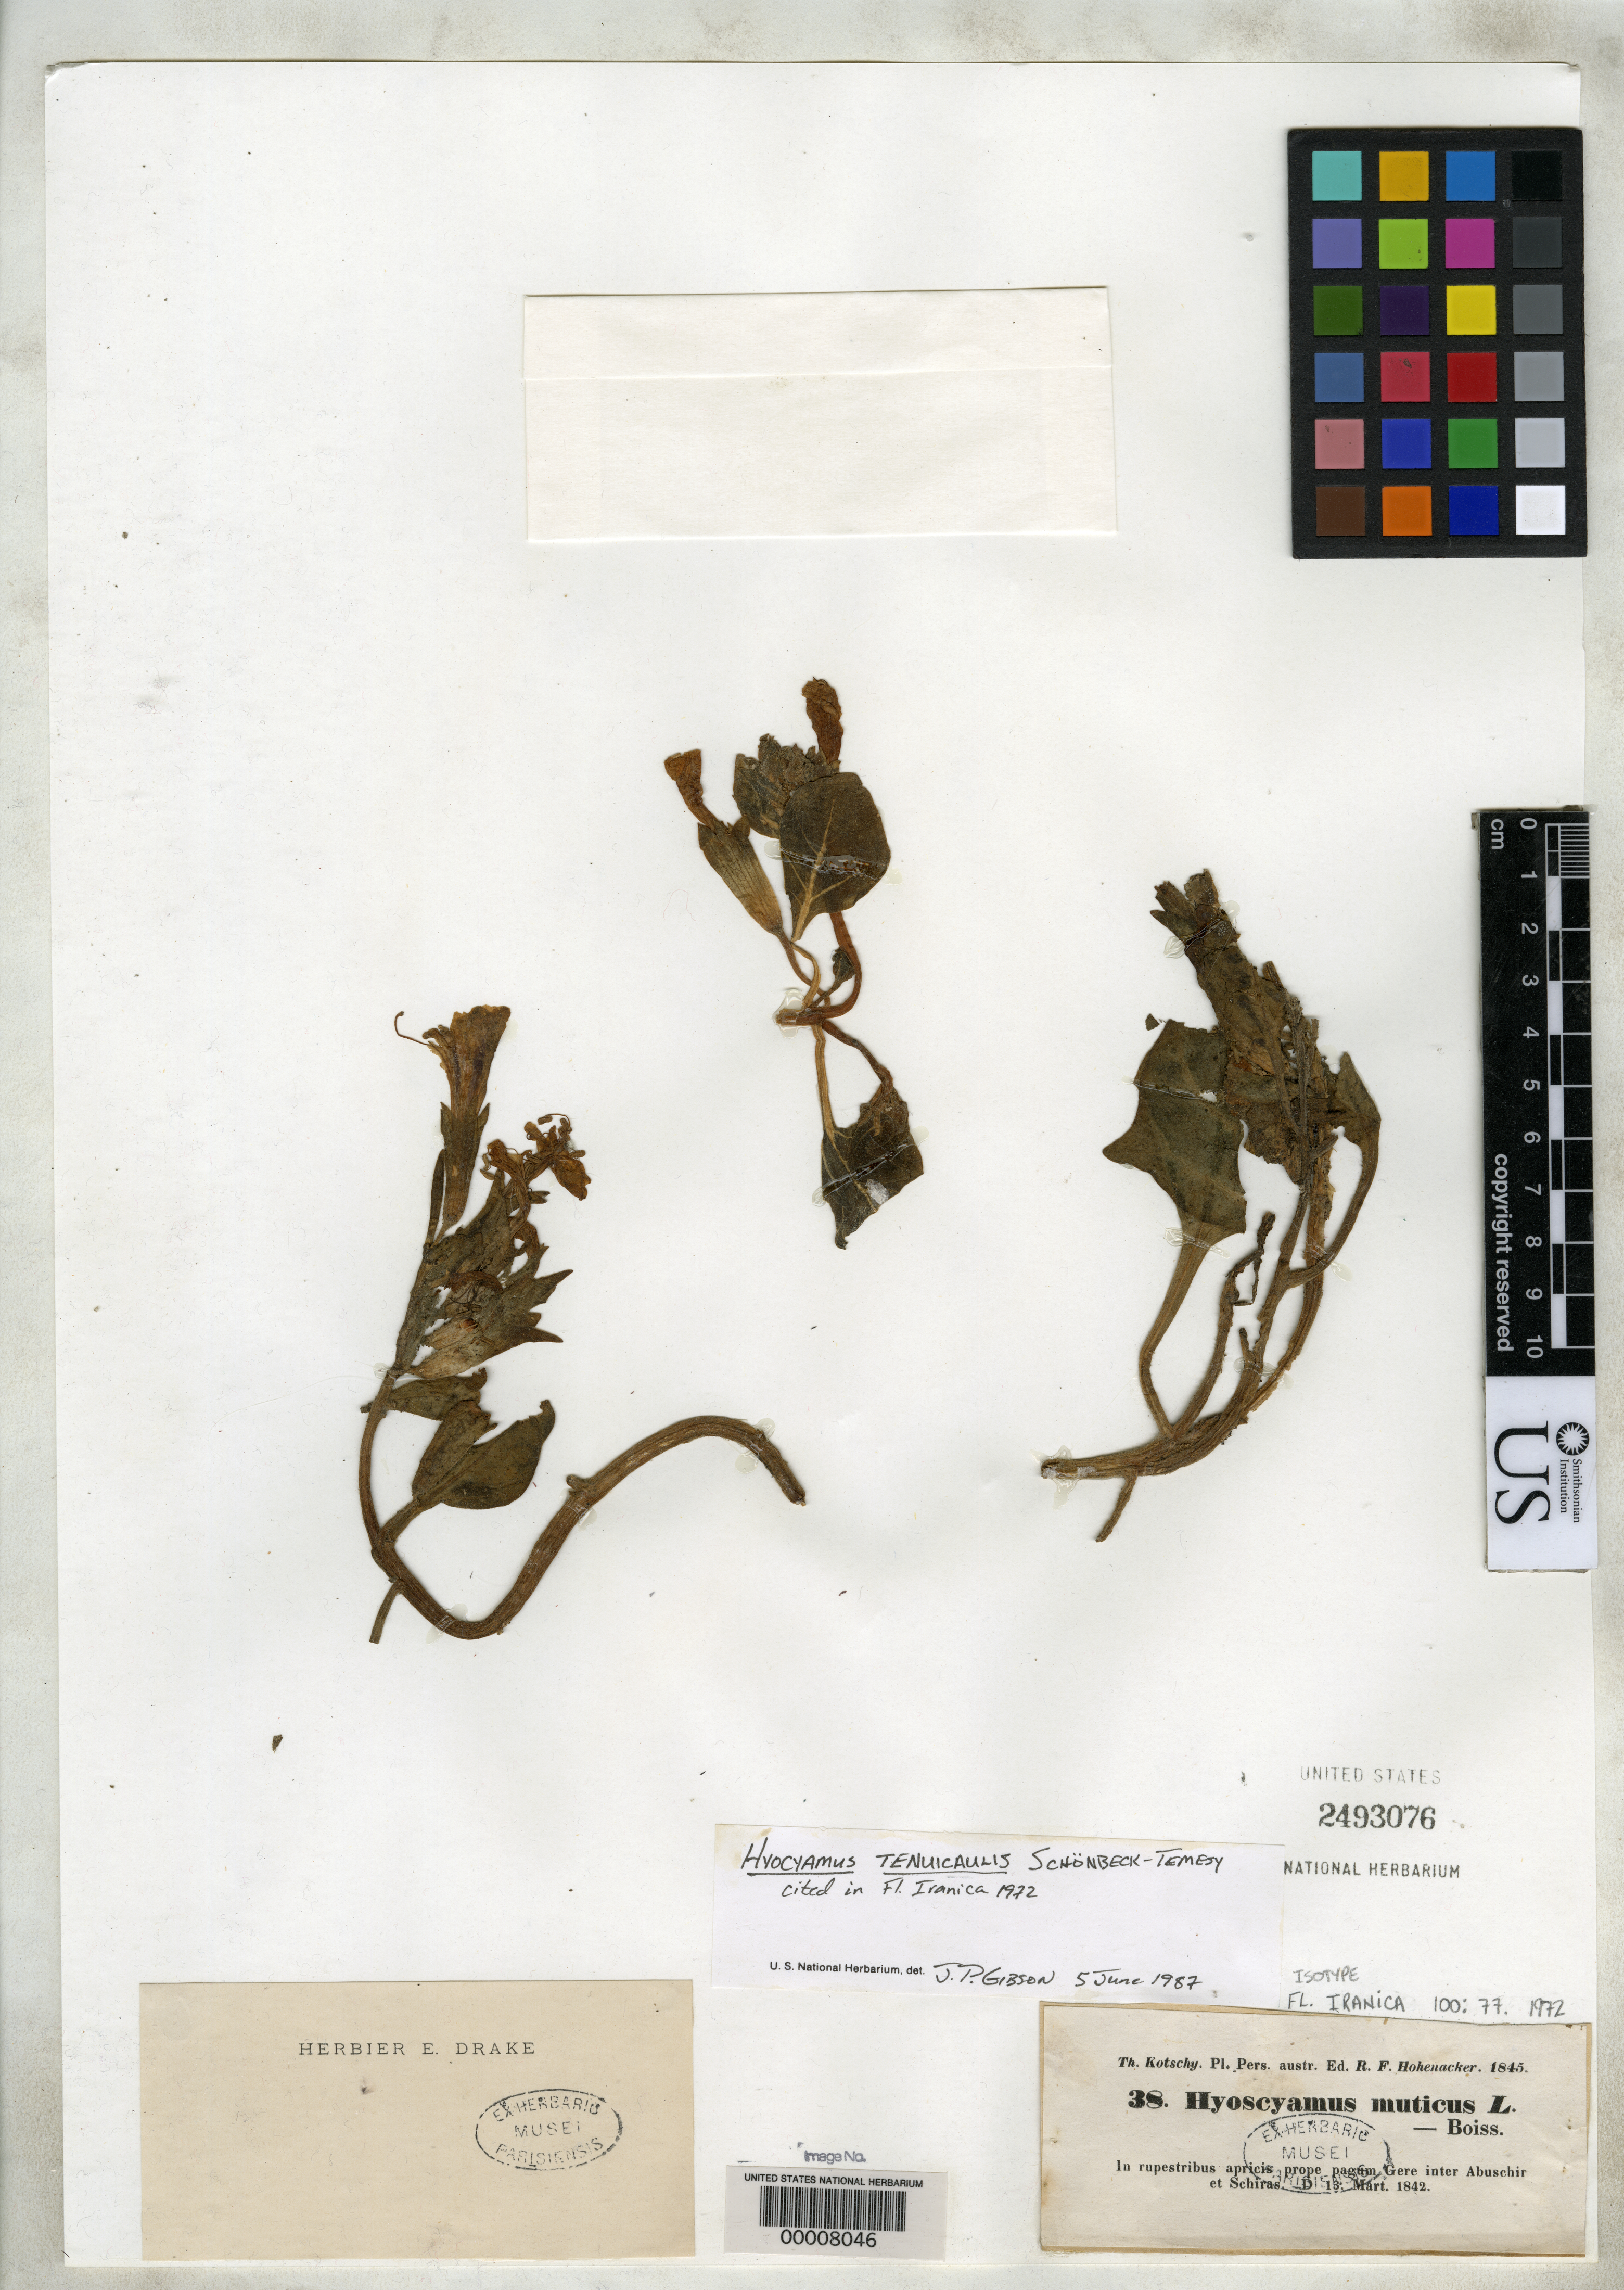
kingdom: Plantae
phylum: Tracheophyta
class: Magnoliopsida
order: Solanales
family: Solanaceae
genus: Hyoscyamus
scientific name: Hyoscyamus tenuicaulis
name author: Schönb.-Tem.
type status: Isotype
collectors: K. G. Kotschy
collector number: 38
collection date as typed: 13 Mar 1842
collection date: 1842-03-13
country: Iran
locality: Near Gere between Abuschir and Schiras.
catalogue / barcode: US 2493076